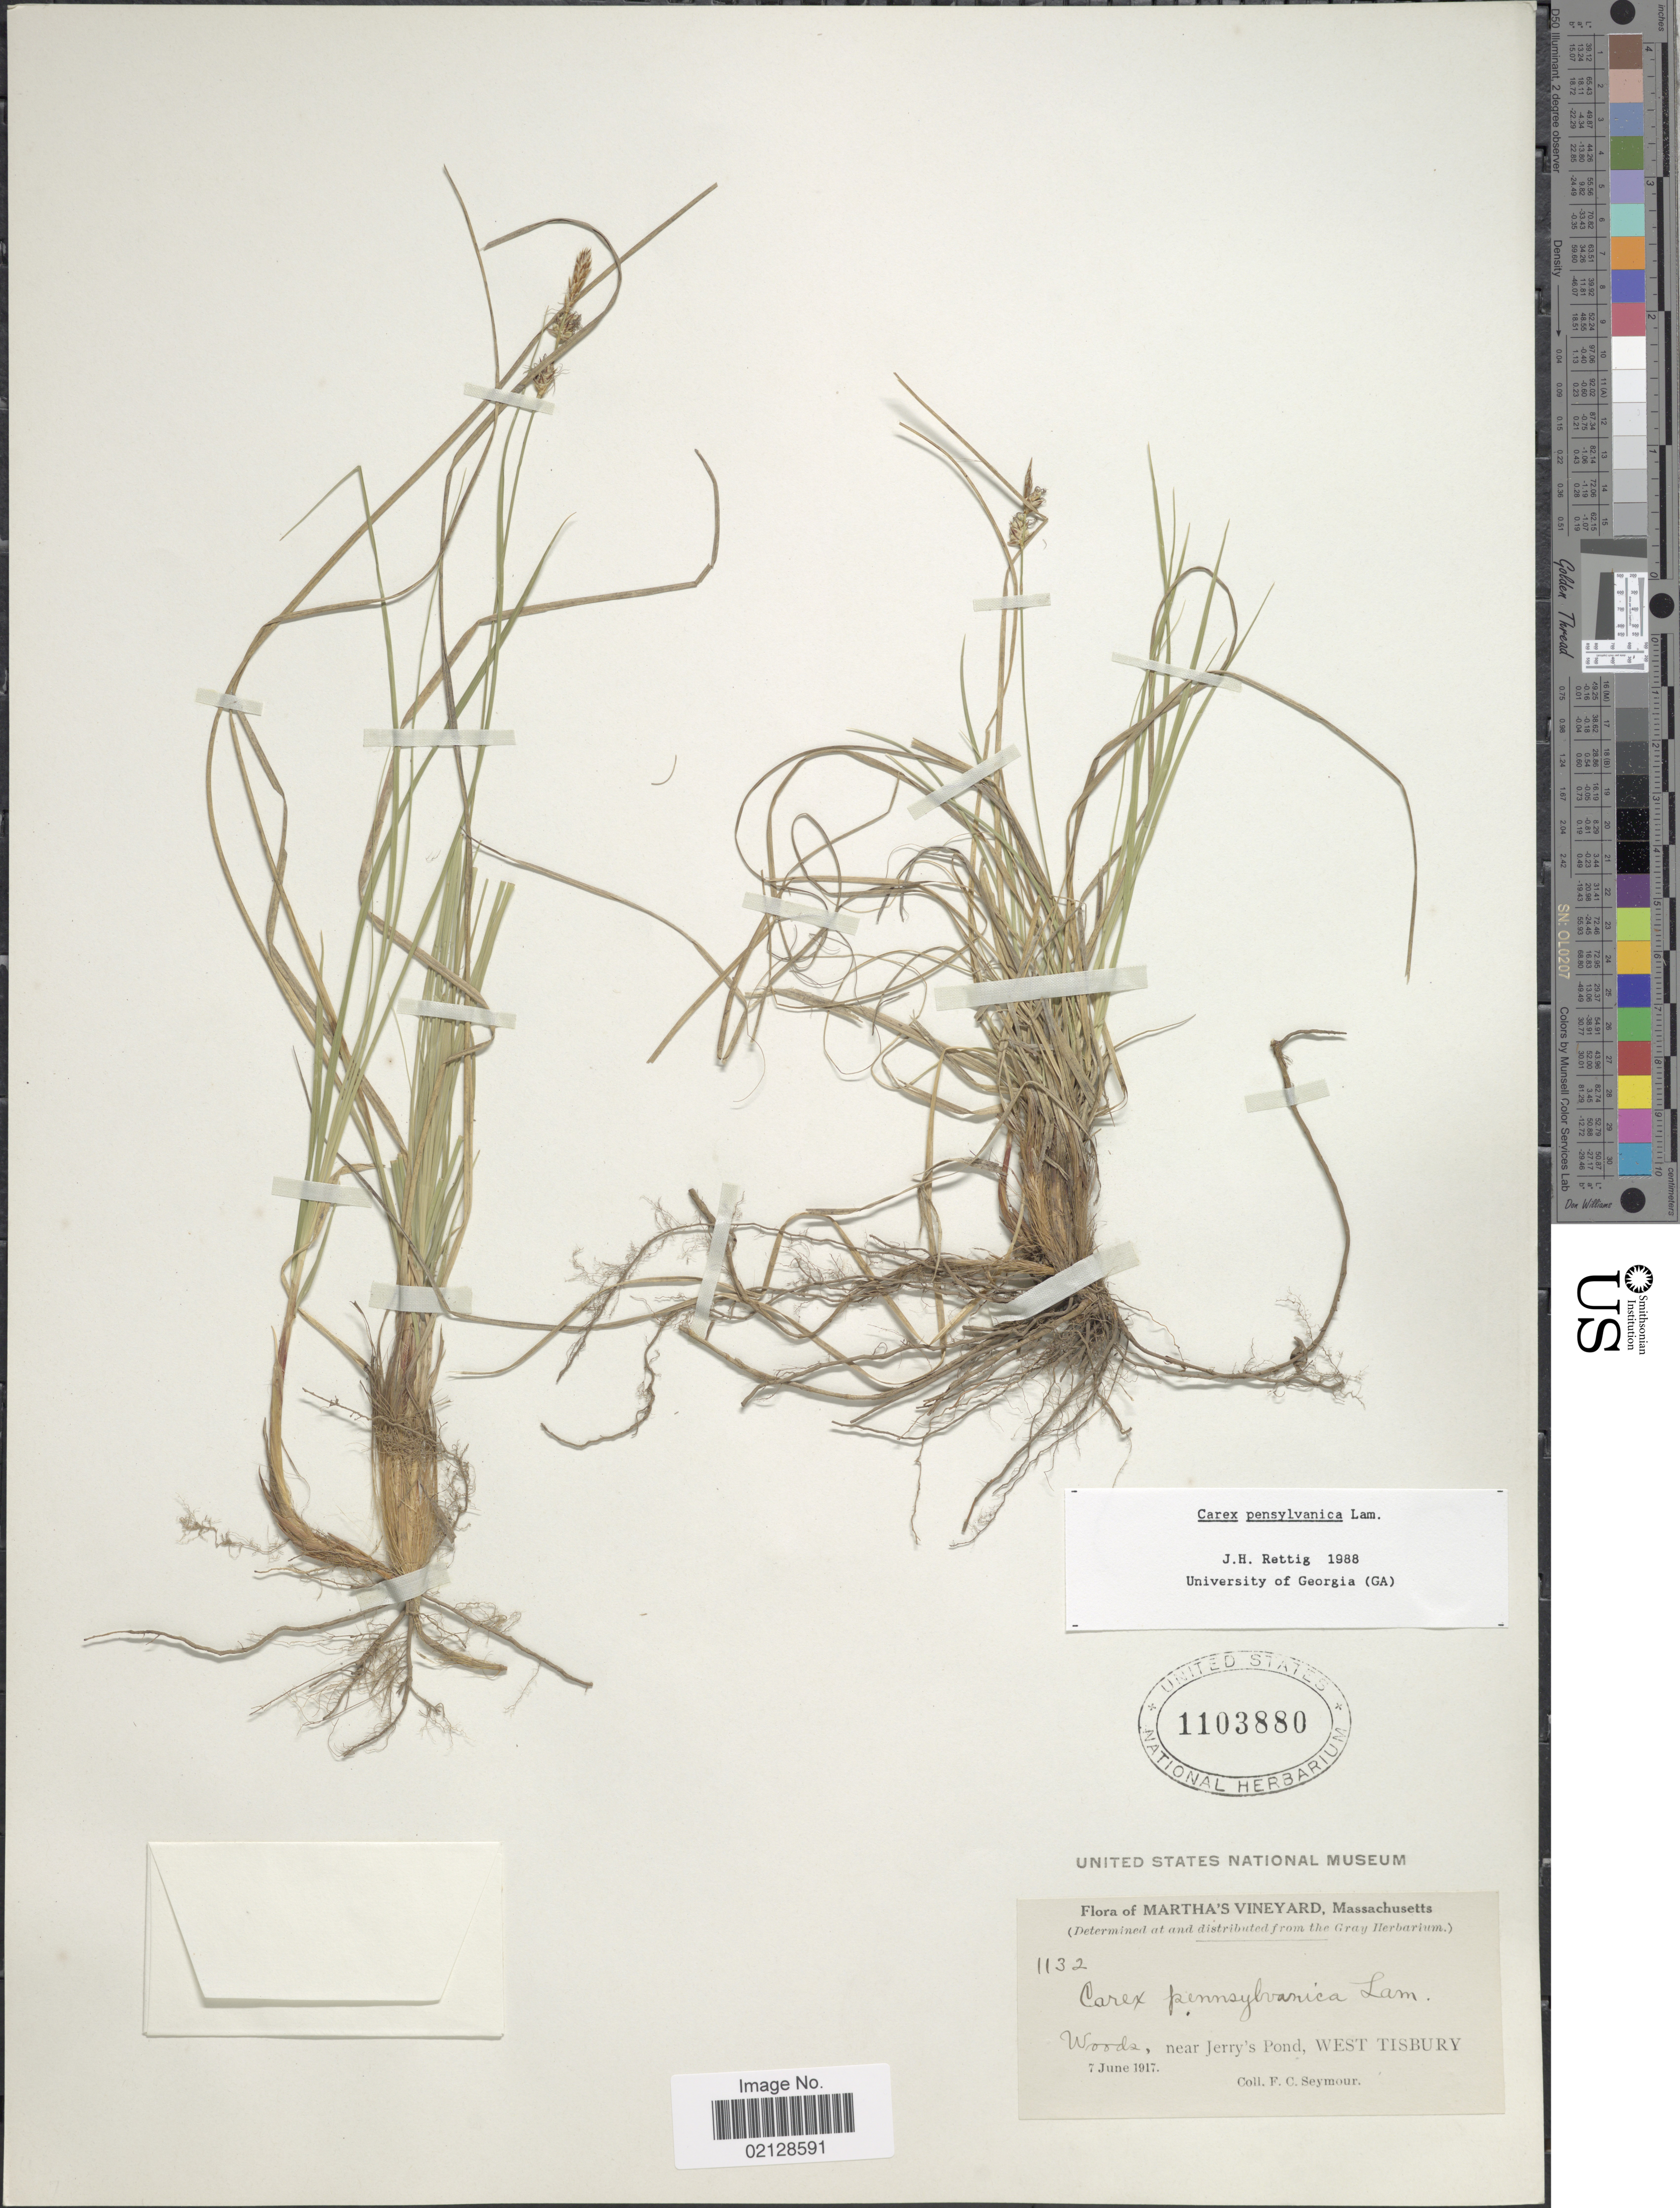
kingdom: Plantae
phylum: Tracheophyta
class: Liliopsida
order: Poales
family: Cyperaceae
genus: Carex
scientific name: Carex pensylvanica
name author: Lam.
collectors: F. C. Seymour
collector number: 1132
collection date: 1917-06-07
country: United States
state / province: Massachusetts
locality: Martha's Vineyard, Woods, near Jerry's Pond, West Tisbury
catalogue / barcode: US 1103880